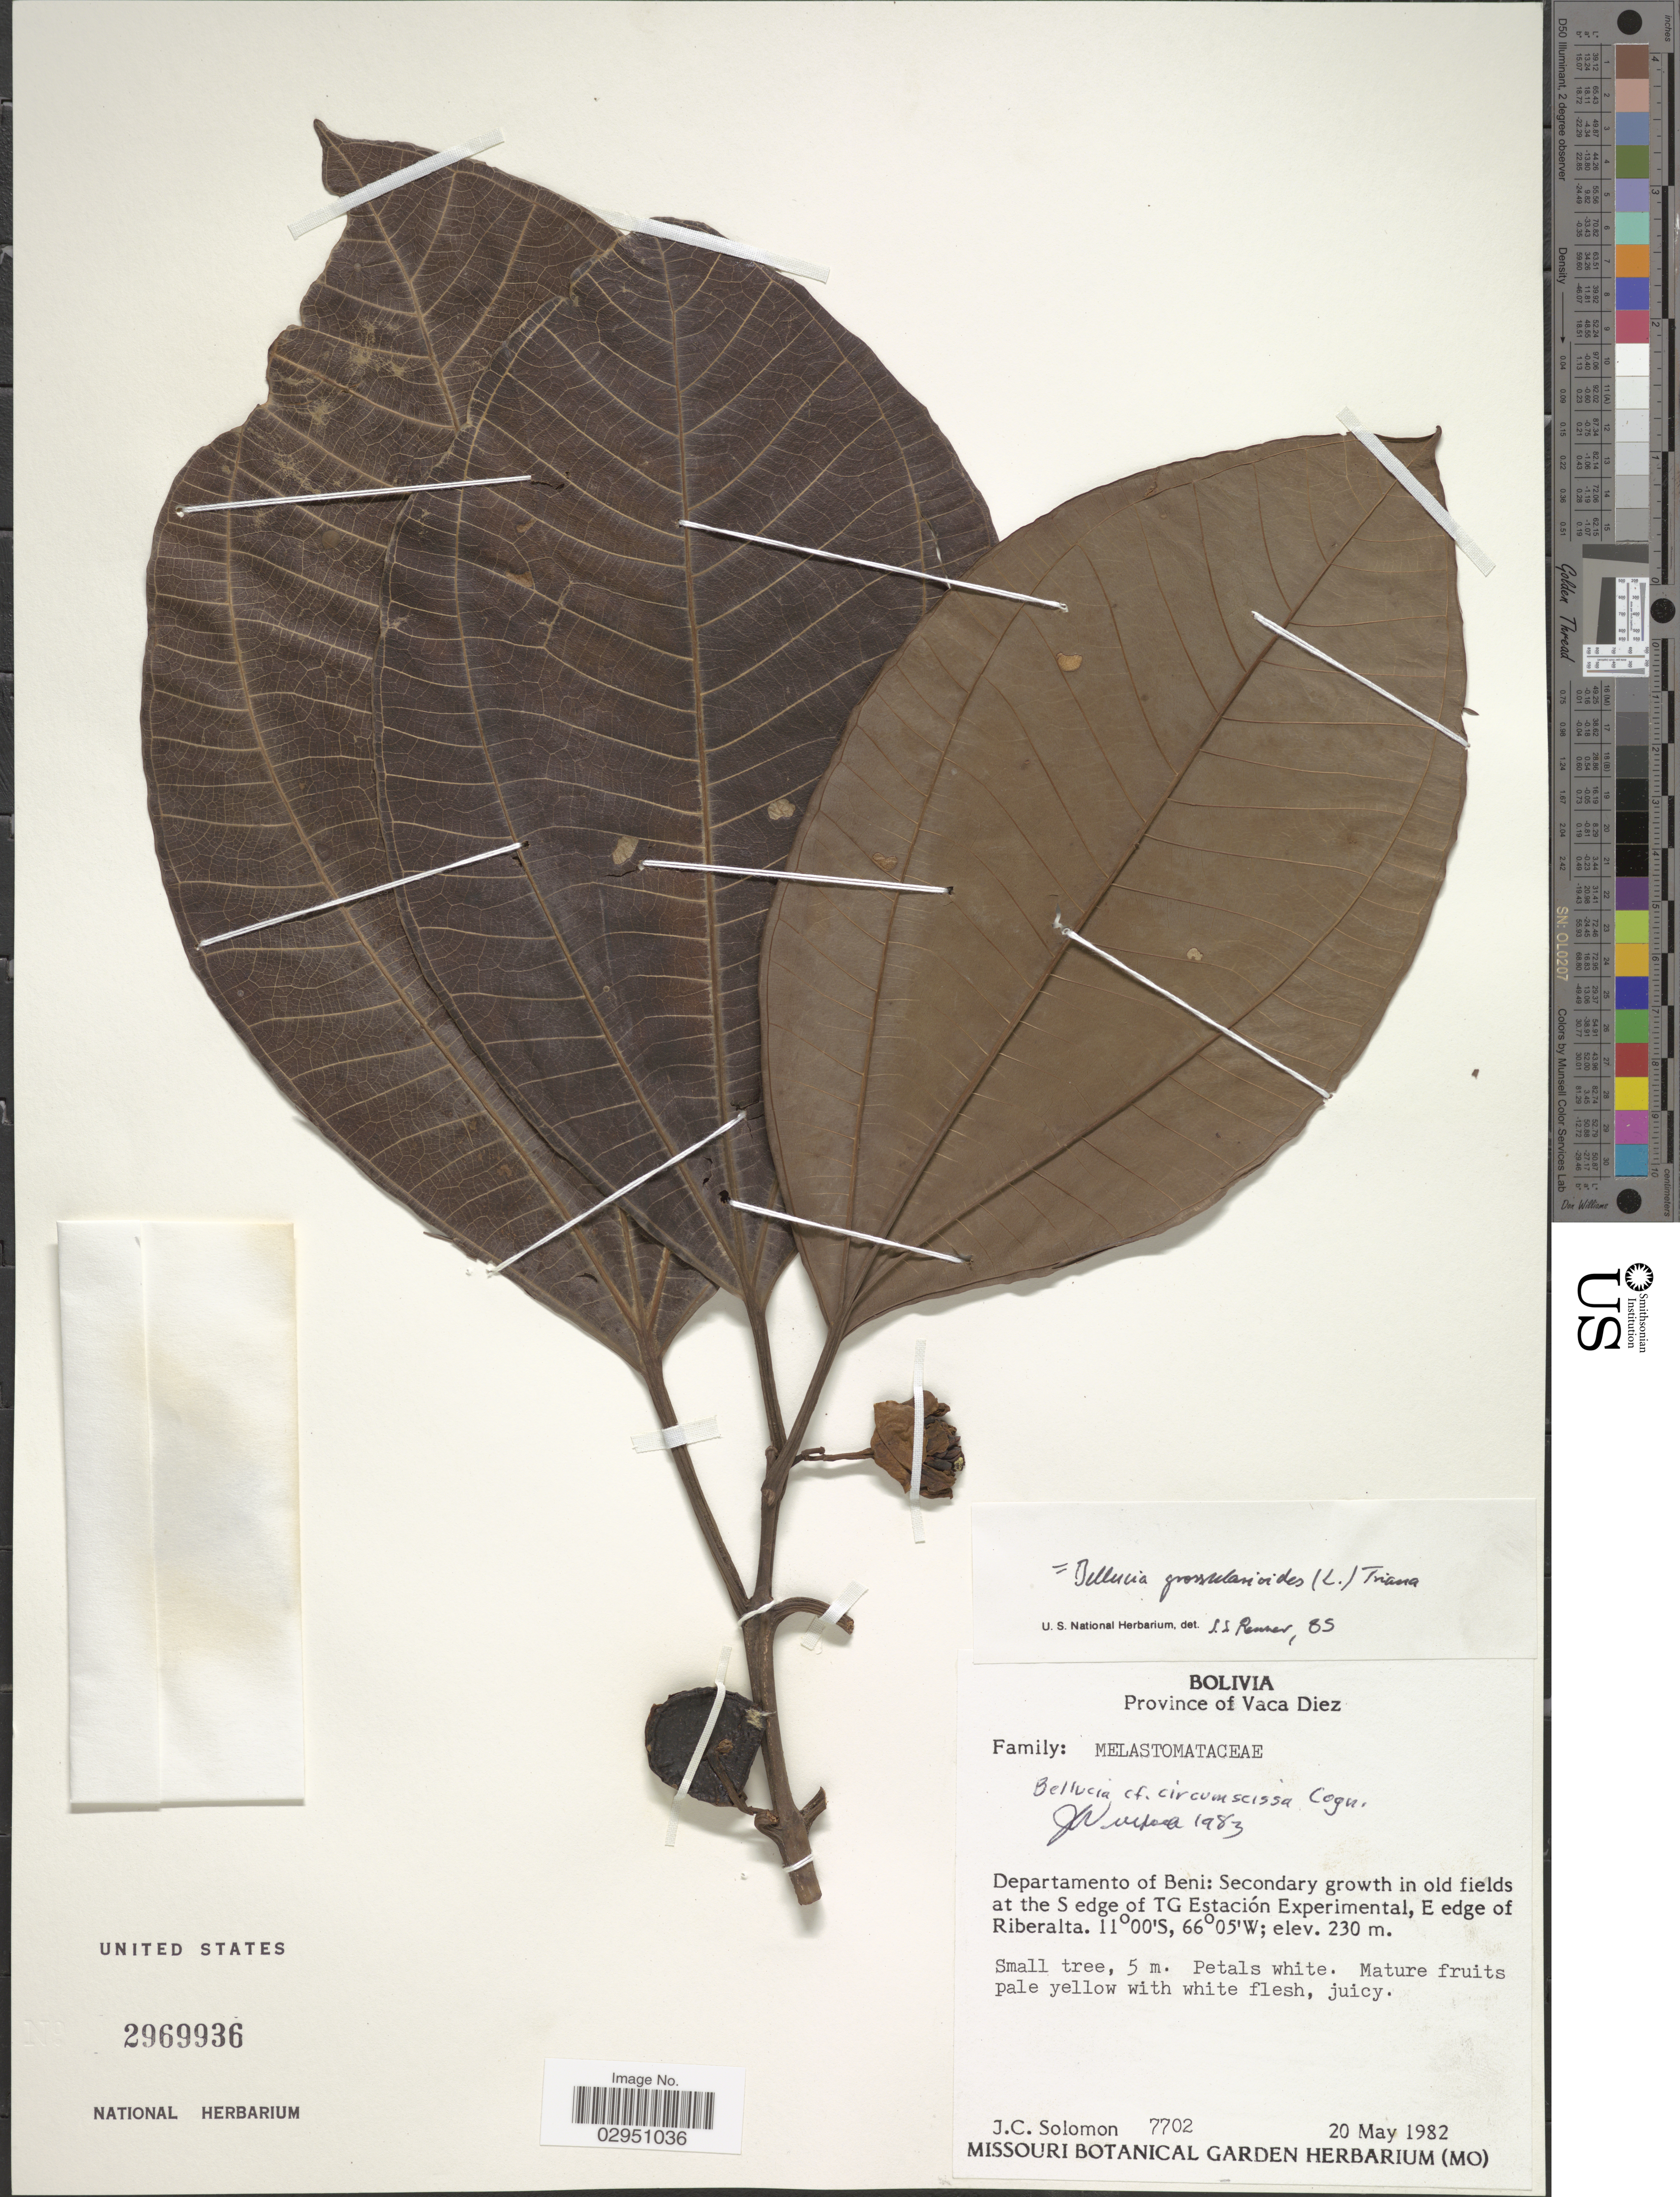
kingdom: Plantae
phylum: Tracheophyta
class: Magnoliopsida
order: Myrtales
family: Melastomataceae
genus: Bellucia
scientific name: Bellucia grossularioides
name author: (L.) Triana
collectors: J. C. Solomon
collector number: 7702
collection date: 1982-05-20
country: Bolivia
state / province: Beni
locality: Departamento of Beni: at the S edge of TG Estación Experimental, E edge of Riberalta. Province of Vaca Diez.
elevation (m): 230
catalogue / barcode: US 2969936